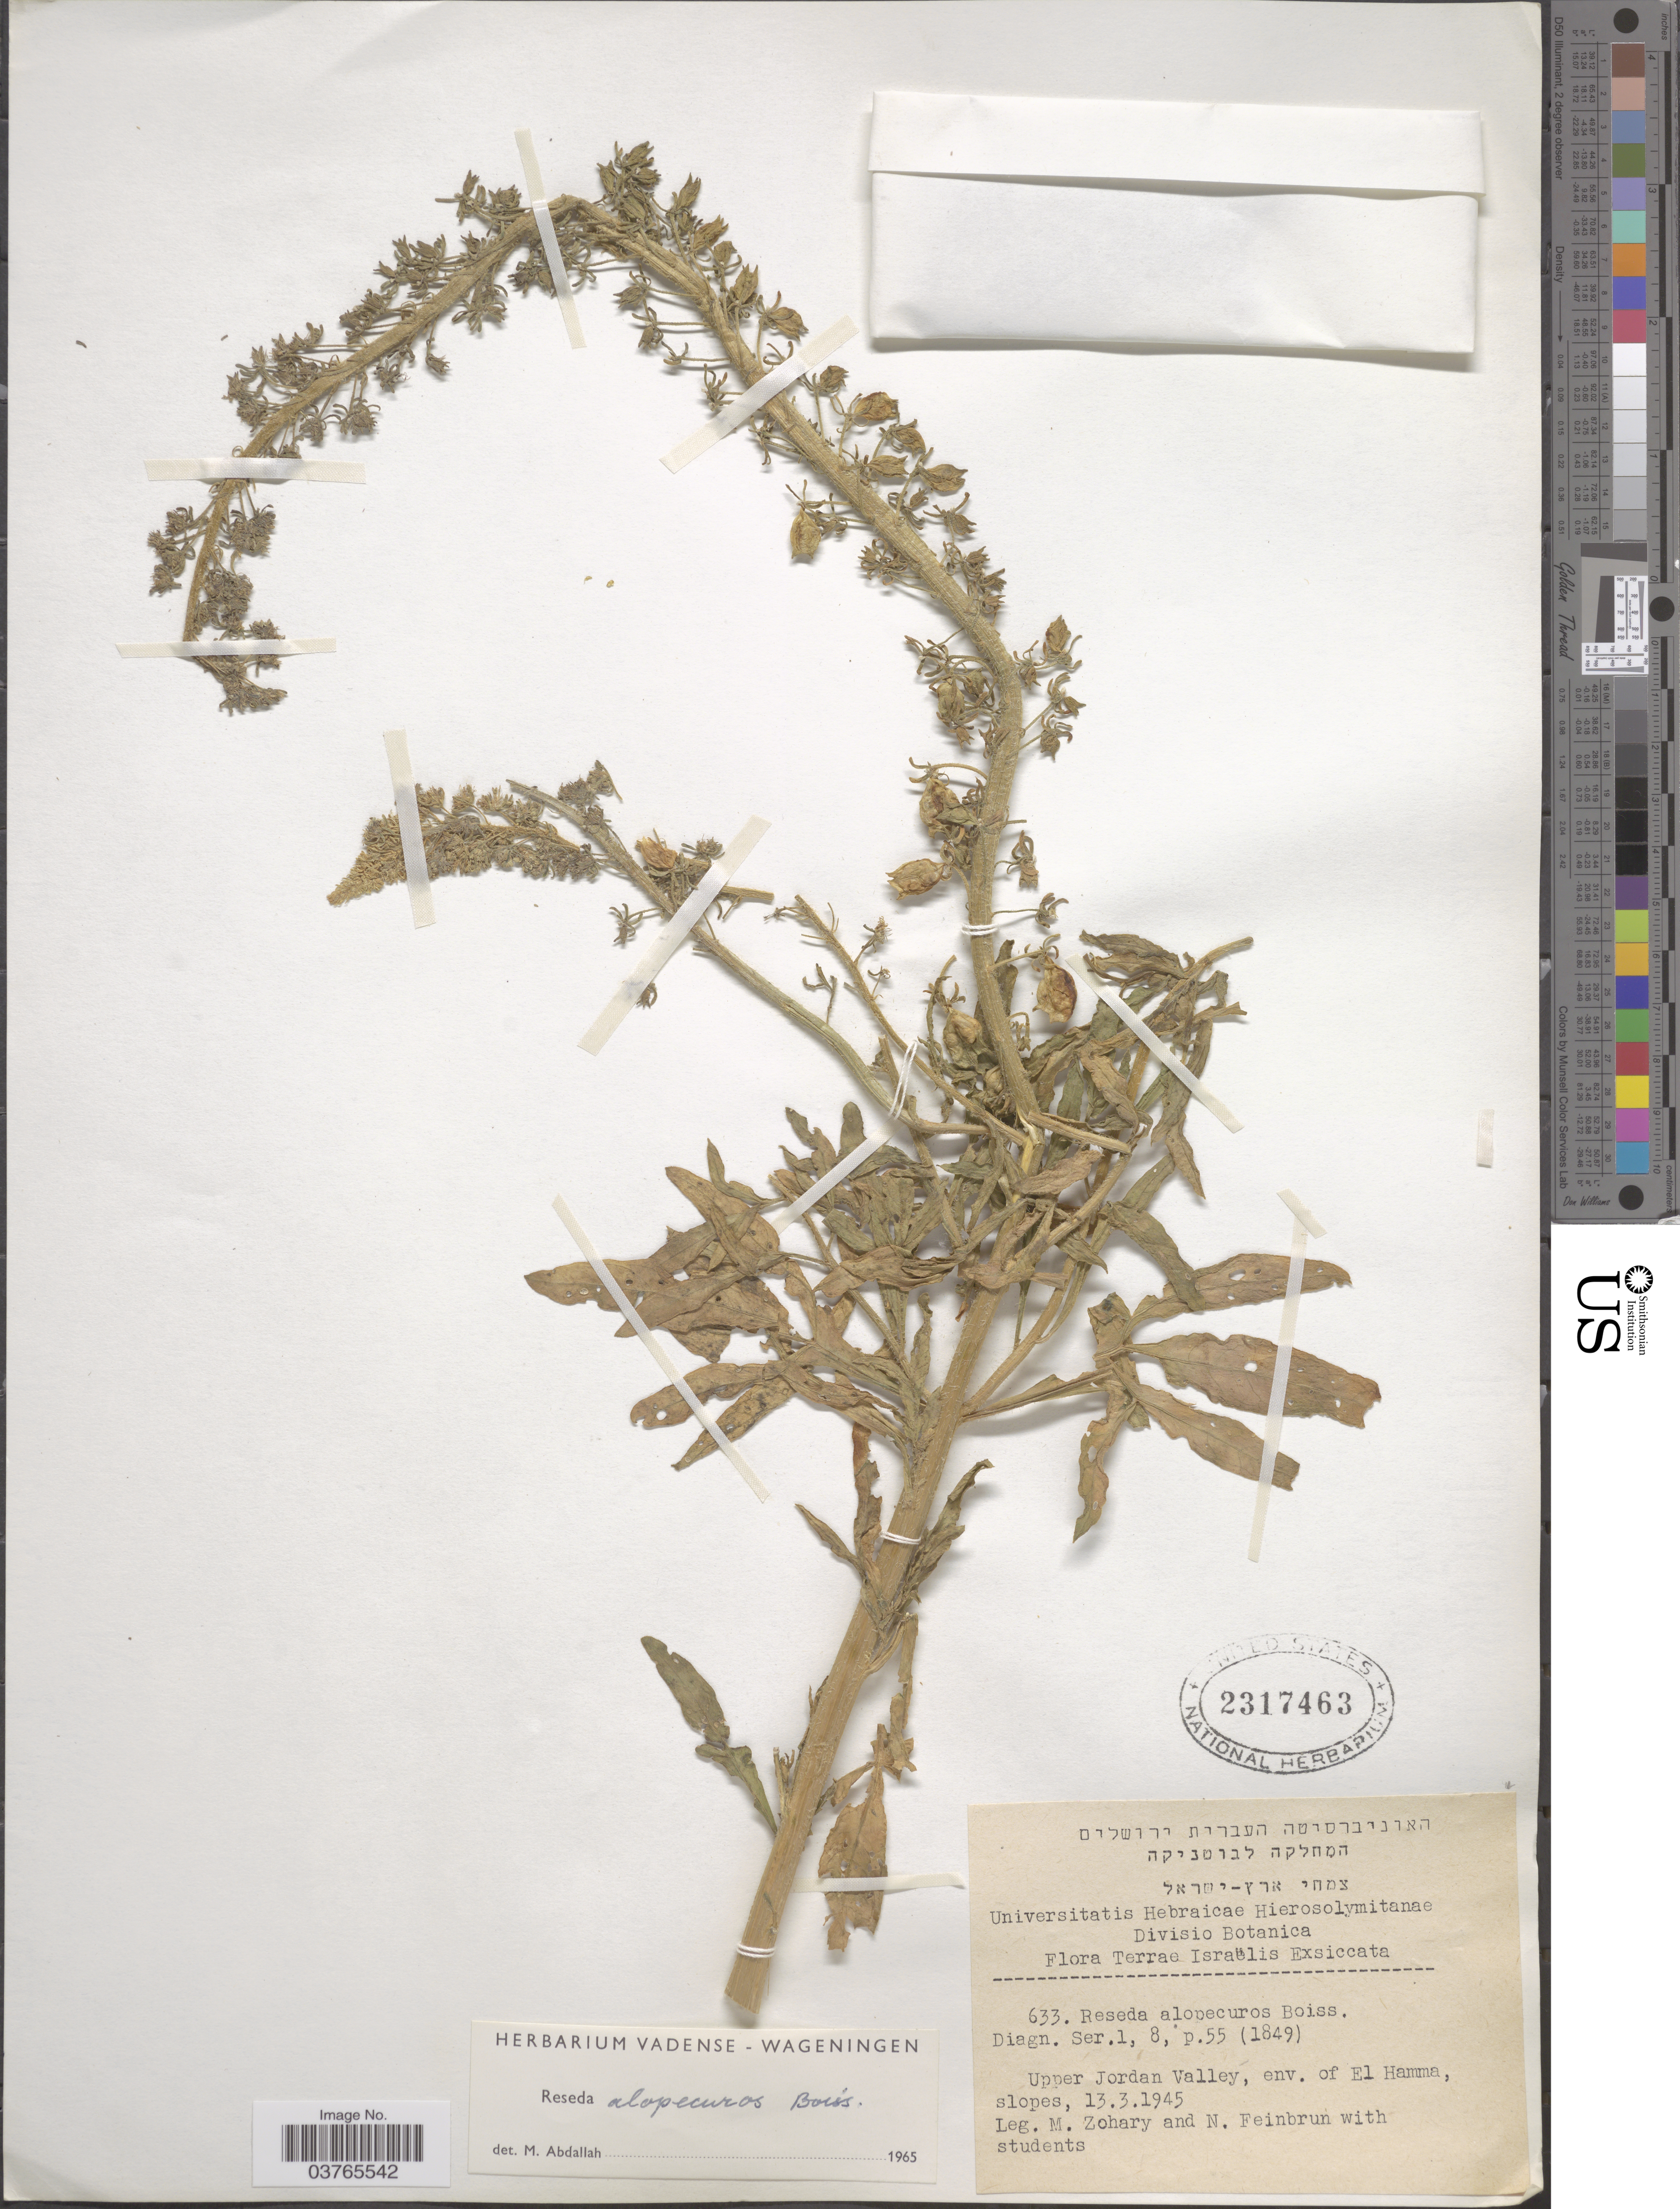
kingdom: Plantae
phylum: Tracheophyta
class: Magnoliopsida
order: Brassicales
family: Resedaceae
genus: Reseda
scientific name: Reseda alopecuros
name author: Boiss.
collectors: M. Zohary & N feinbrum and students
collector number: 633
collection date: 1945-03-13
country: Israel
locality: Terrae Israëlis. Upper Jordan Valley, env. of El Hamma. slopes.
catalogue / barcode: US 2317463